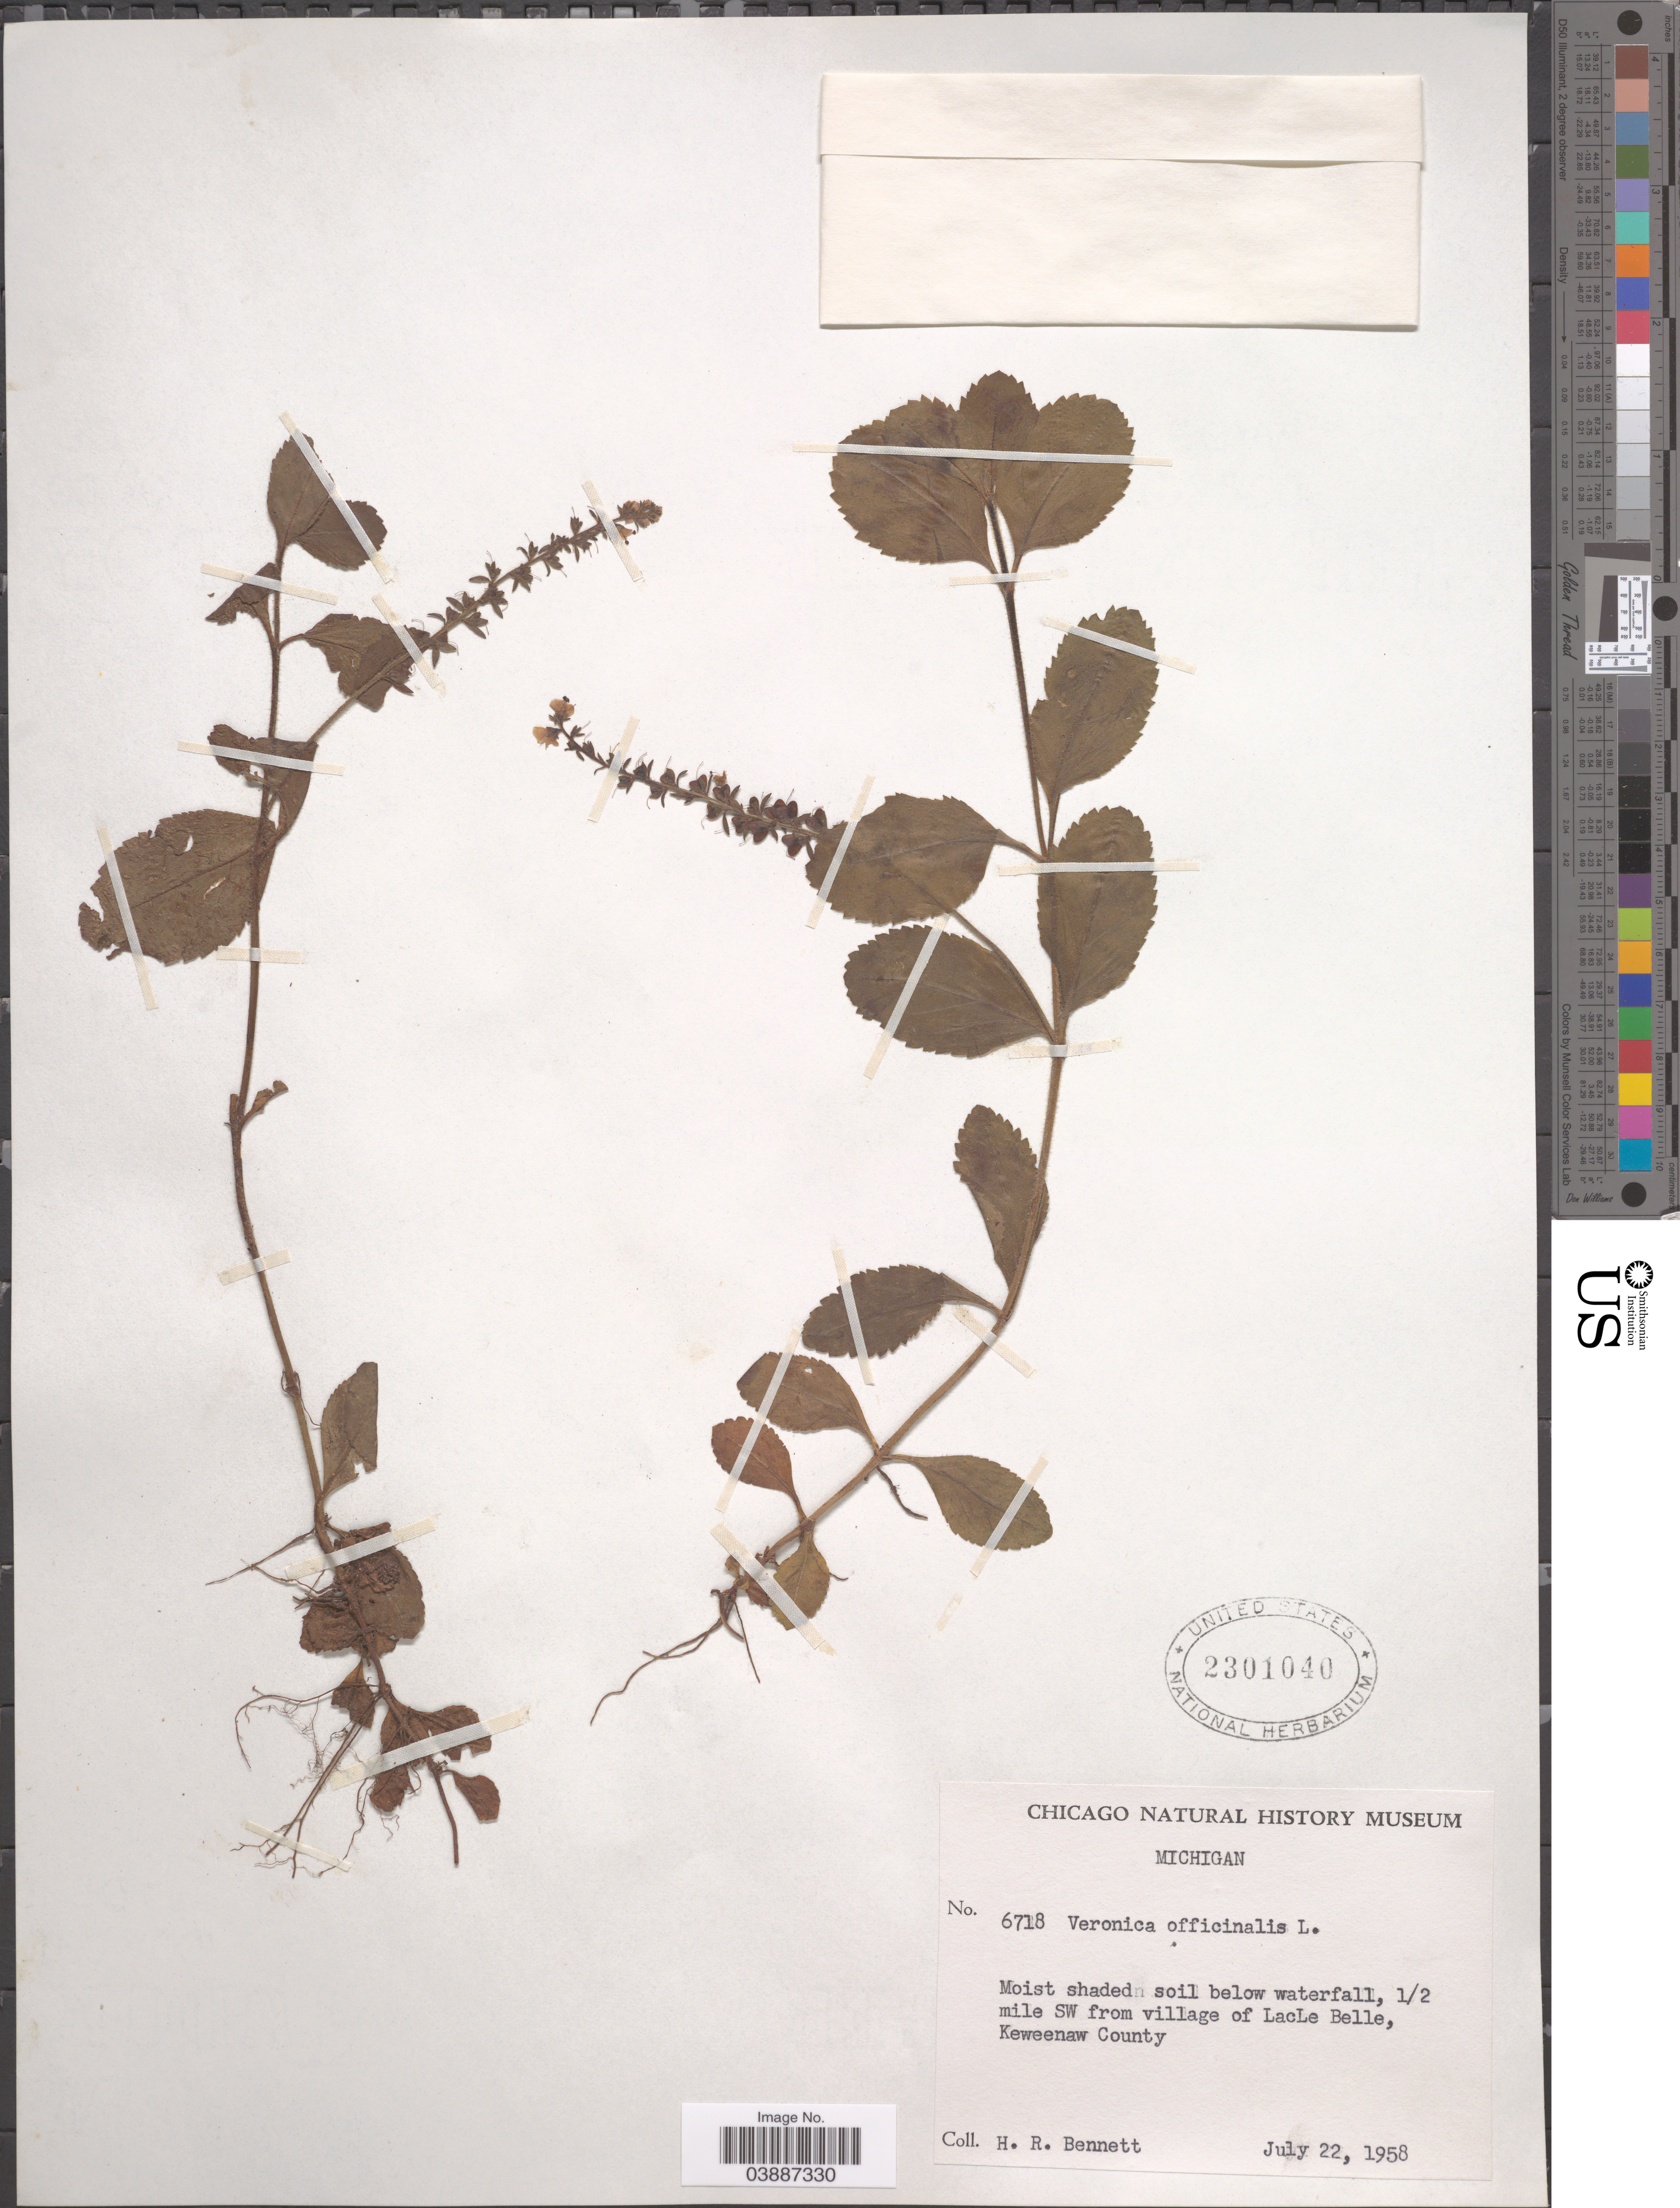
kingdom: Plantae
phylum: Tracheophyta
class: Magnoliopsida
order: Lamiales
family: Plantaginaceae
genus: Veronica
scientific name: Veronica officinalis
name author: L.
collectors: H. R. Bennett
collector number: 6718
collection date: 1958-07-22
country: United States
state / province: Michigan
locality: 1/2 mile SW from village of LacLe Belle, Keweenaw County.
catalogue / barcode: US 2301040